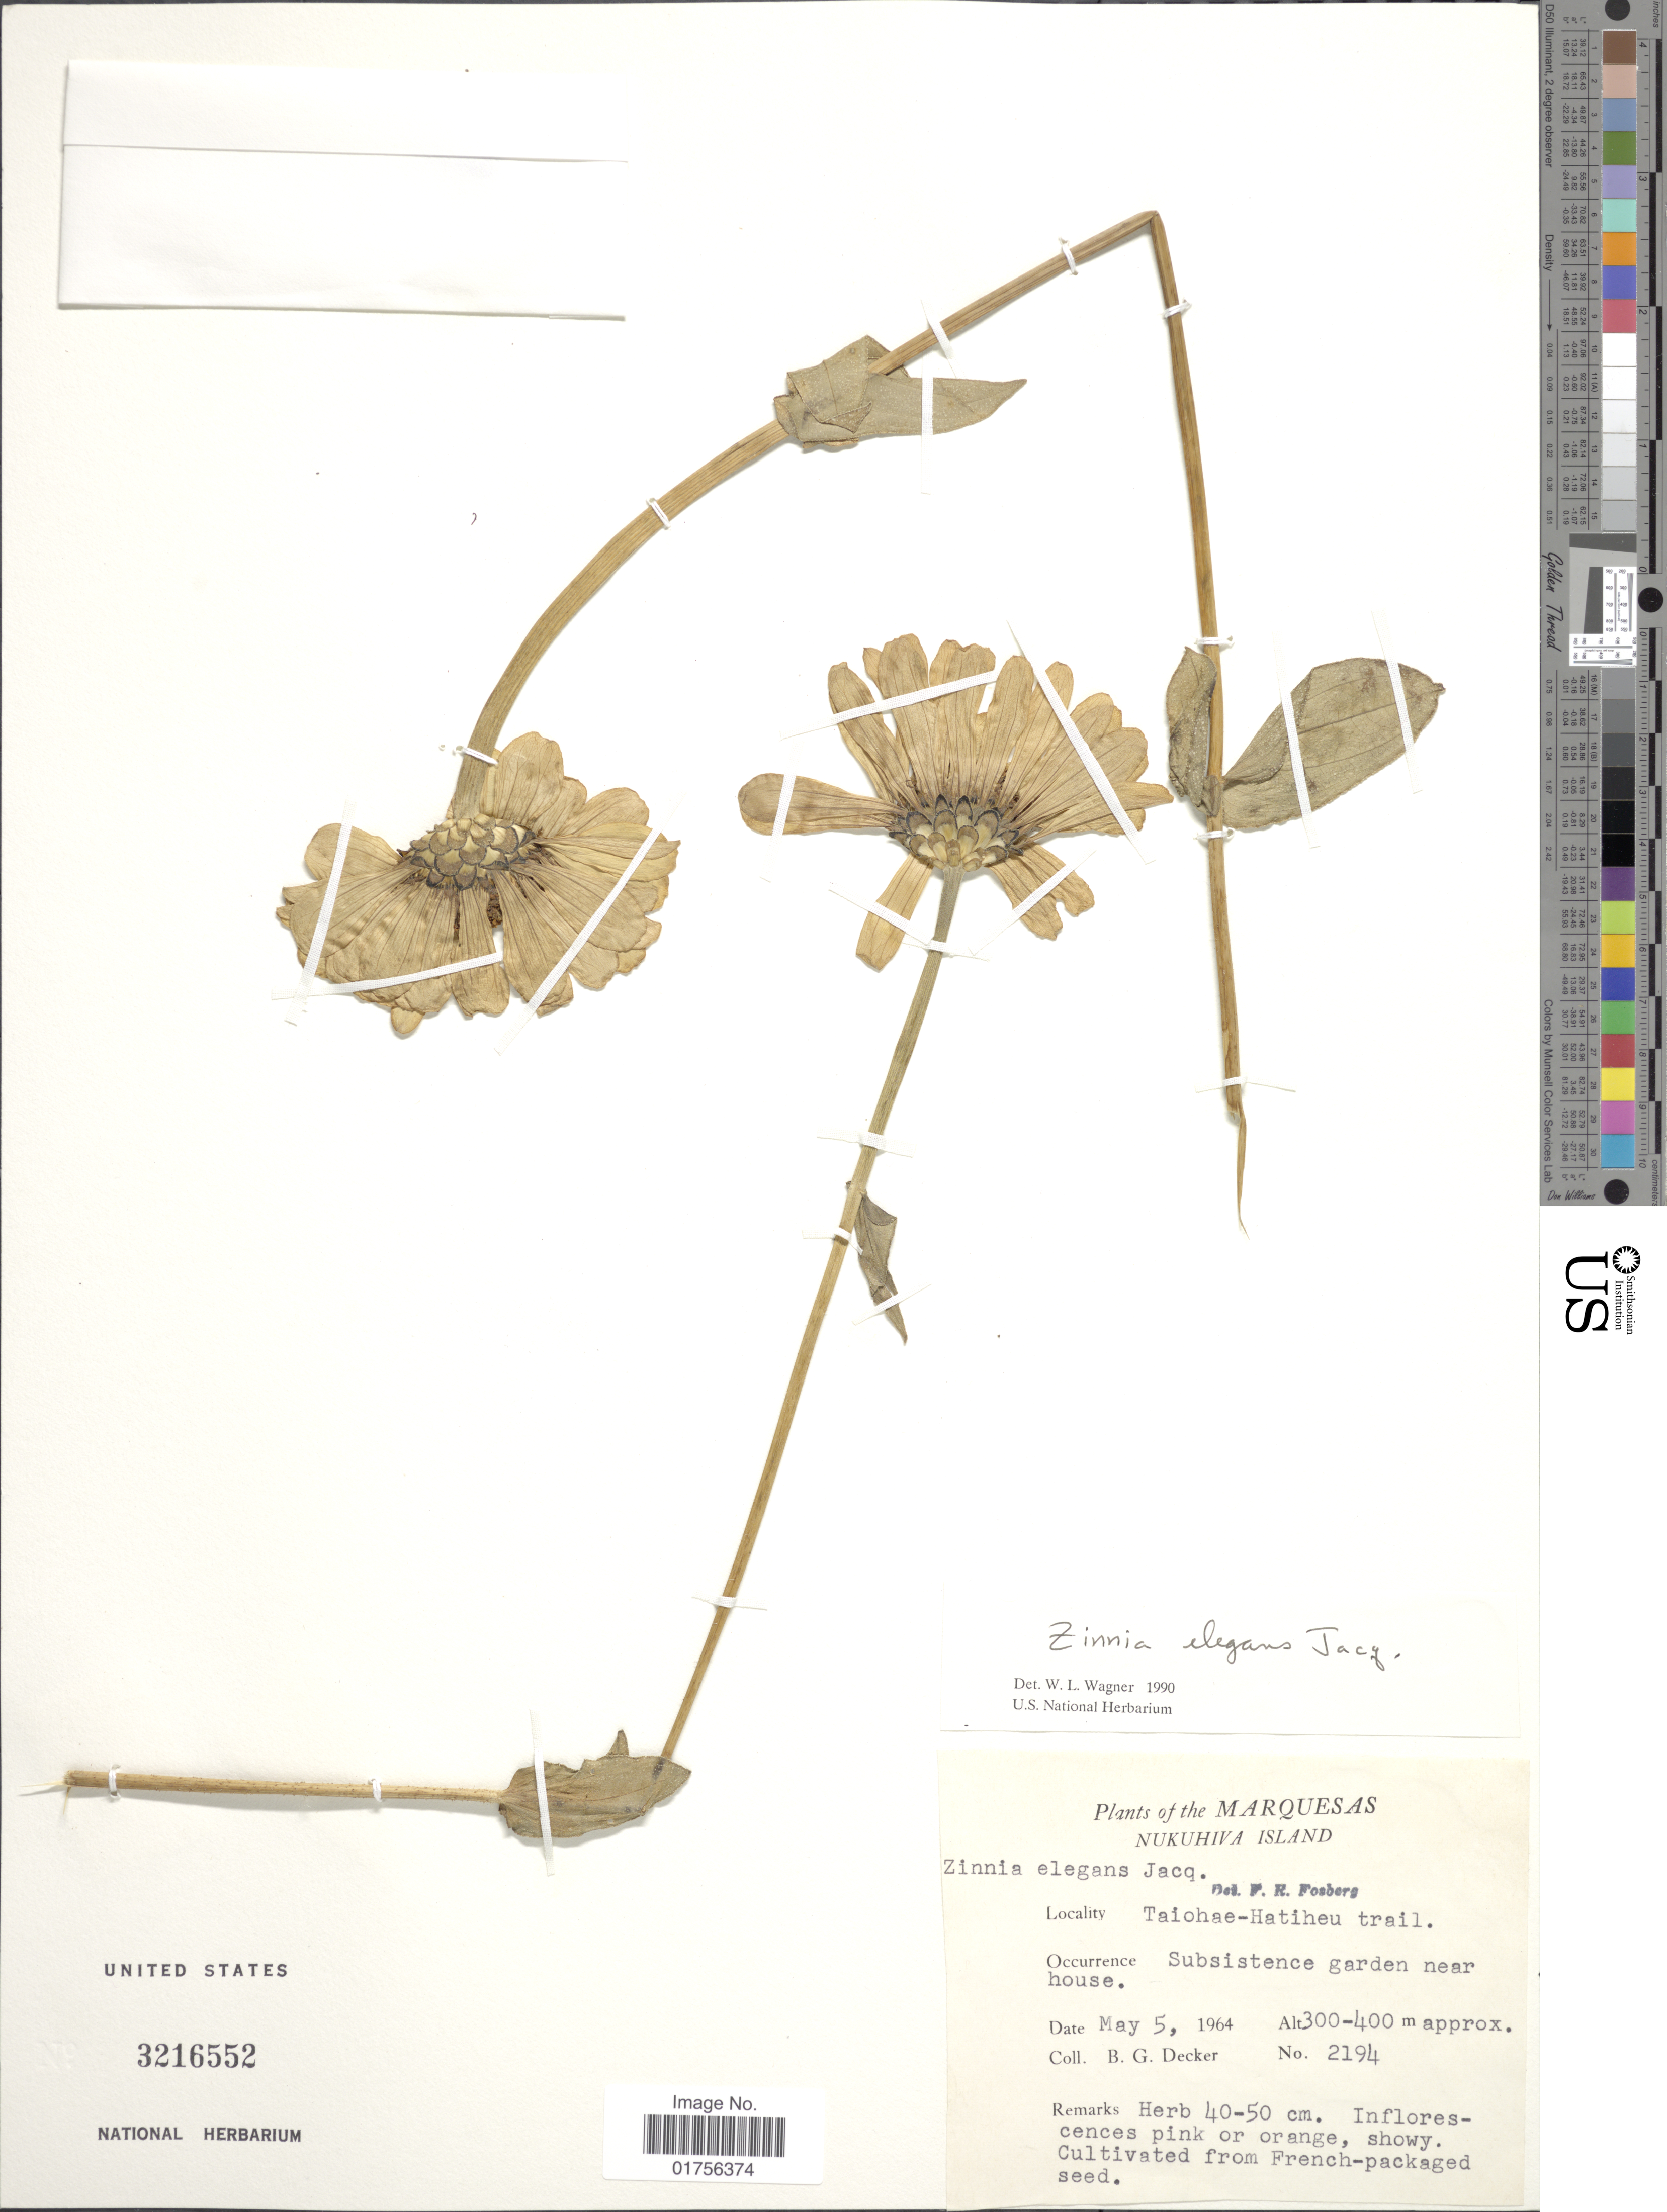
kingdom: Plantae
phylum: Tracheophyta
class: Magnoliopsida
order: Asterales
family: Asteraceae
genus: Zinnia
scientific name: Zinnia elegans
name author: Jacq.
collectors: B. G. Decker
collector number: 2194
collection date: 1964-05-05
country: French Polynesia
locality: The Marquesas, Nukuhiva Island, Taiohae-Hatiheu trail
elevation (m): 300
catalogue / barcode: US 3216552